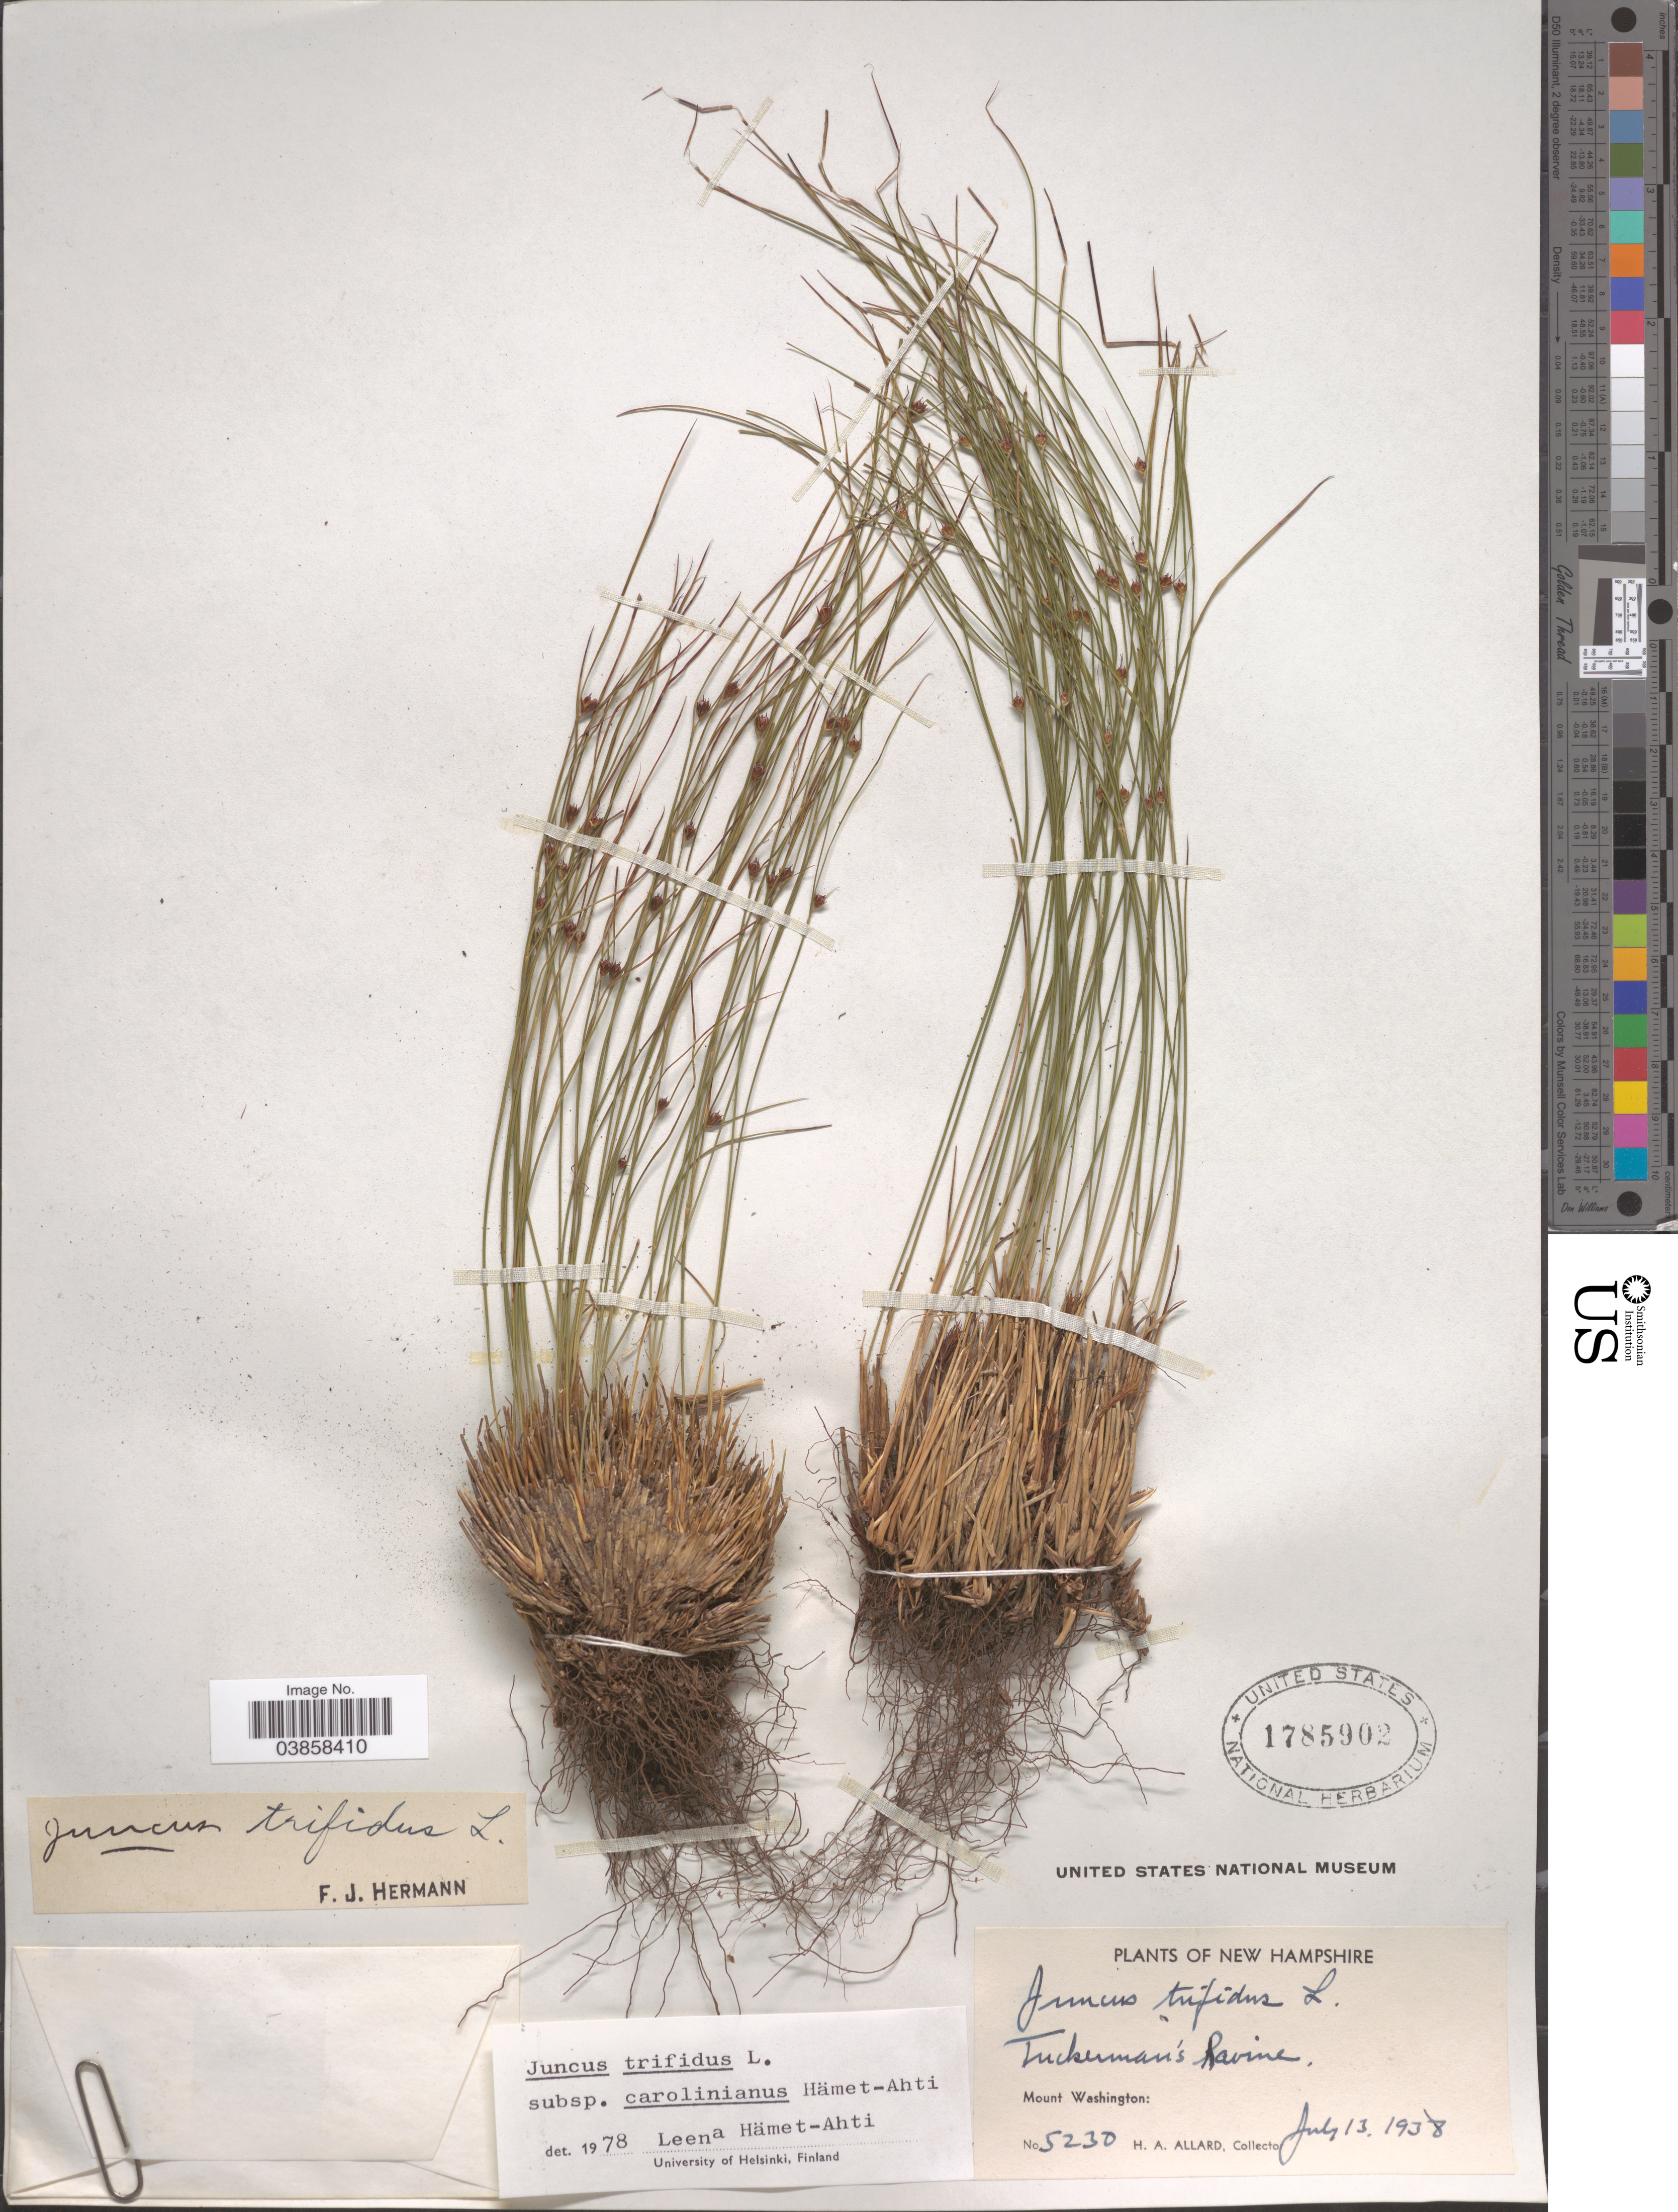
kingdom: Plantae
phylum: Tracheophyta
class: Liliopsida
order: Poales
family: Juncaceae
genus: Juncus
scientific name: Juncus trifidus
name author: L.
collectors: H. A. Allard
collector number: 5230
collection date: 1938-07-13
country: United States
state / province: New Hampshire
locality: Tuckerman's Ravine. Mount Washington.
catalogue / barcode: US 1785902